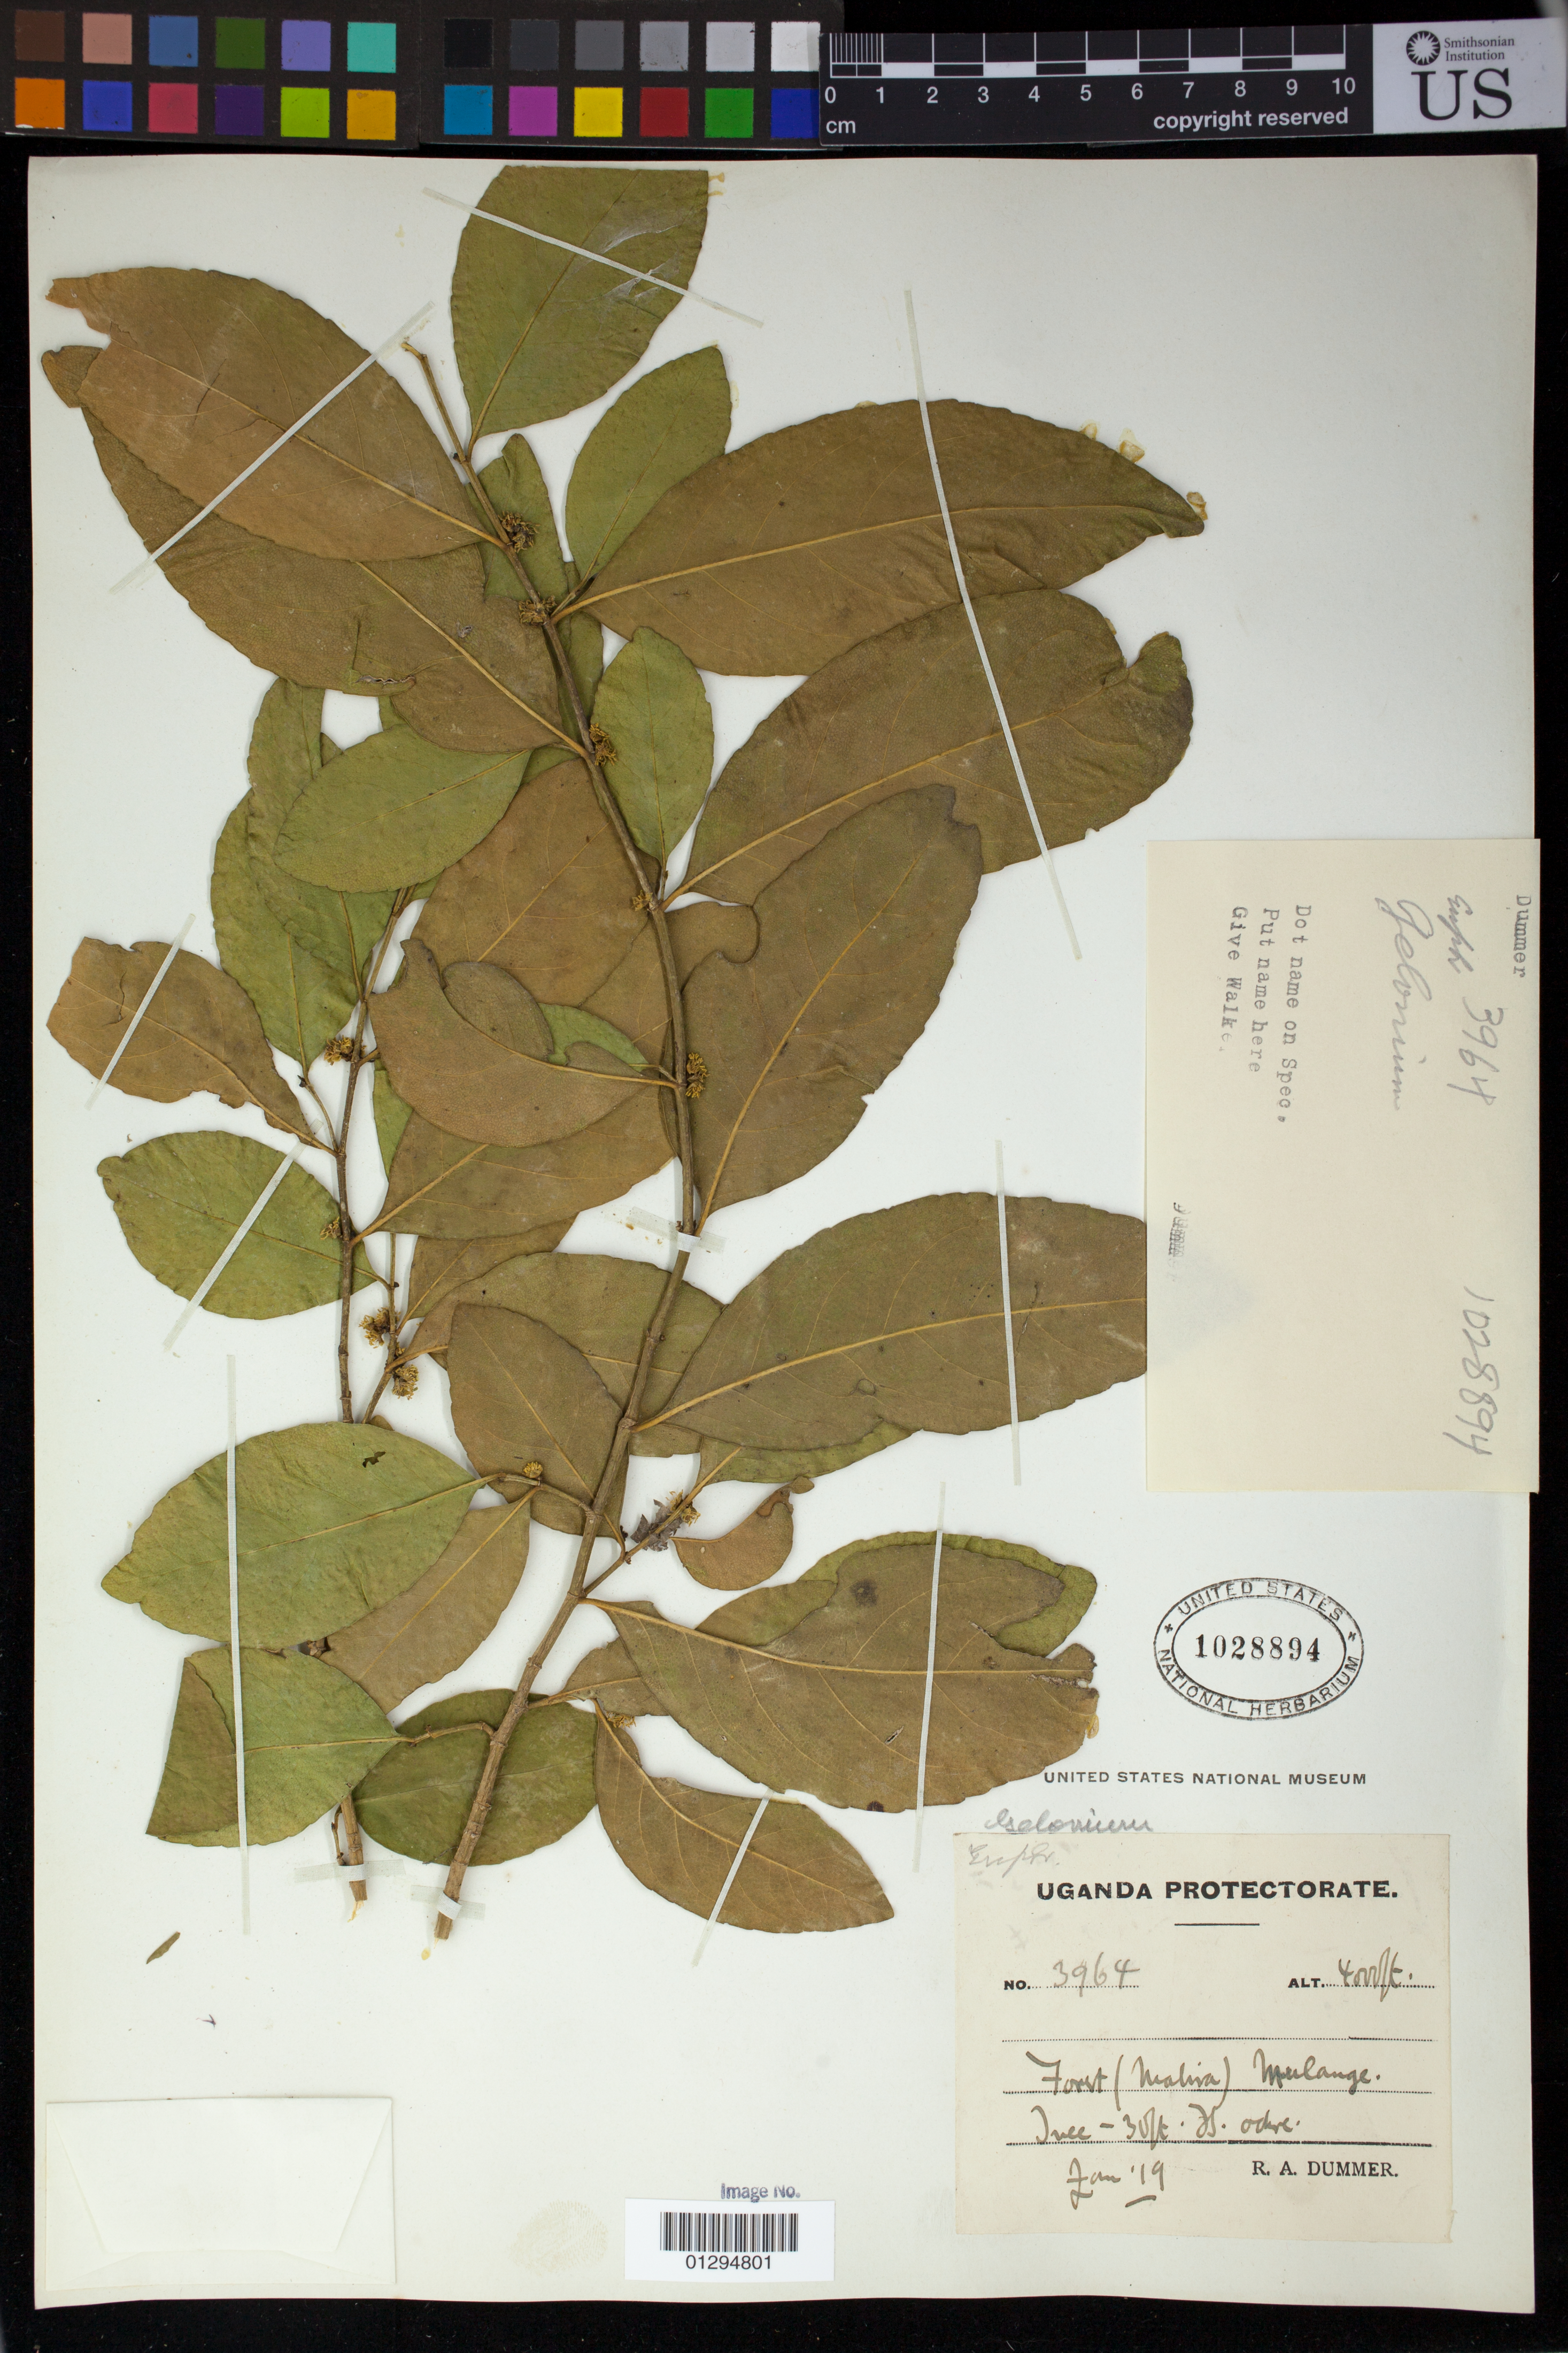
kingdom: Plantae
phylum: Tracheophyta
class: Magnoliopsida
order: Malpighiales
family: Euphorbiaceae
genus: Suregada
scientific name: Suregada sp.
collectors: R. A. Dümmer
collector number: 3964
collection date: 1919-01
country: Uganda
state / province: Central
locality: Mulange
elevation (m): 1219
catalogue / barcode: US 1028894